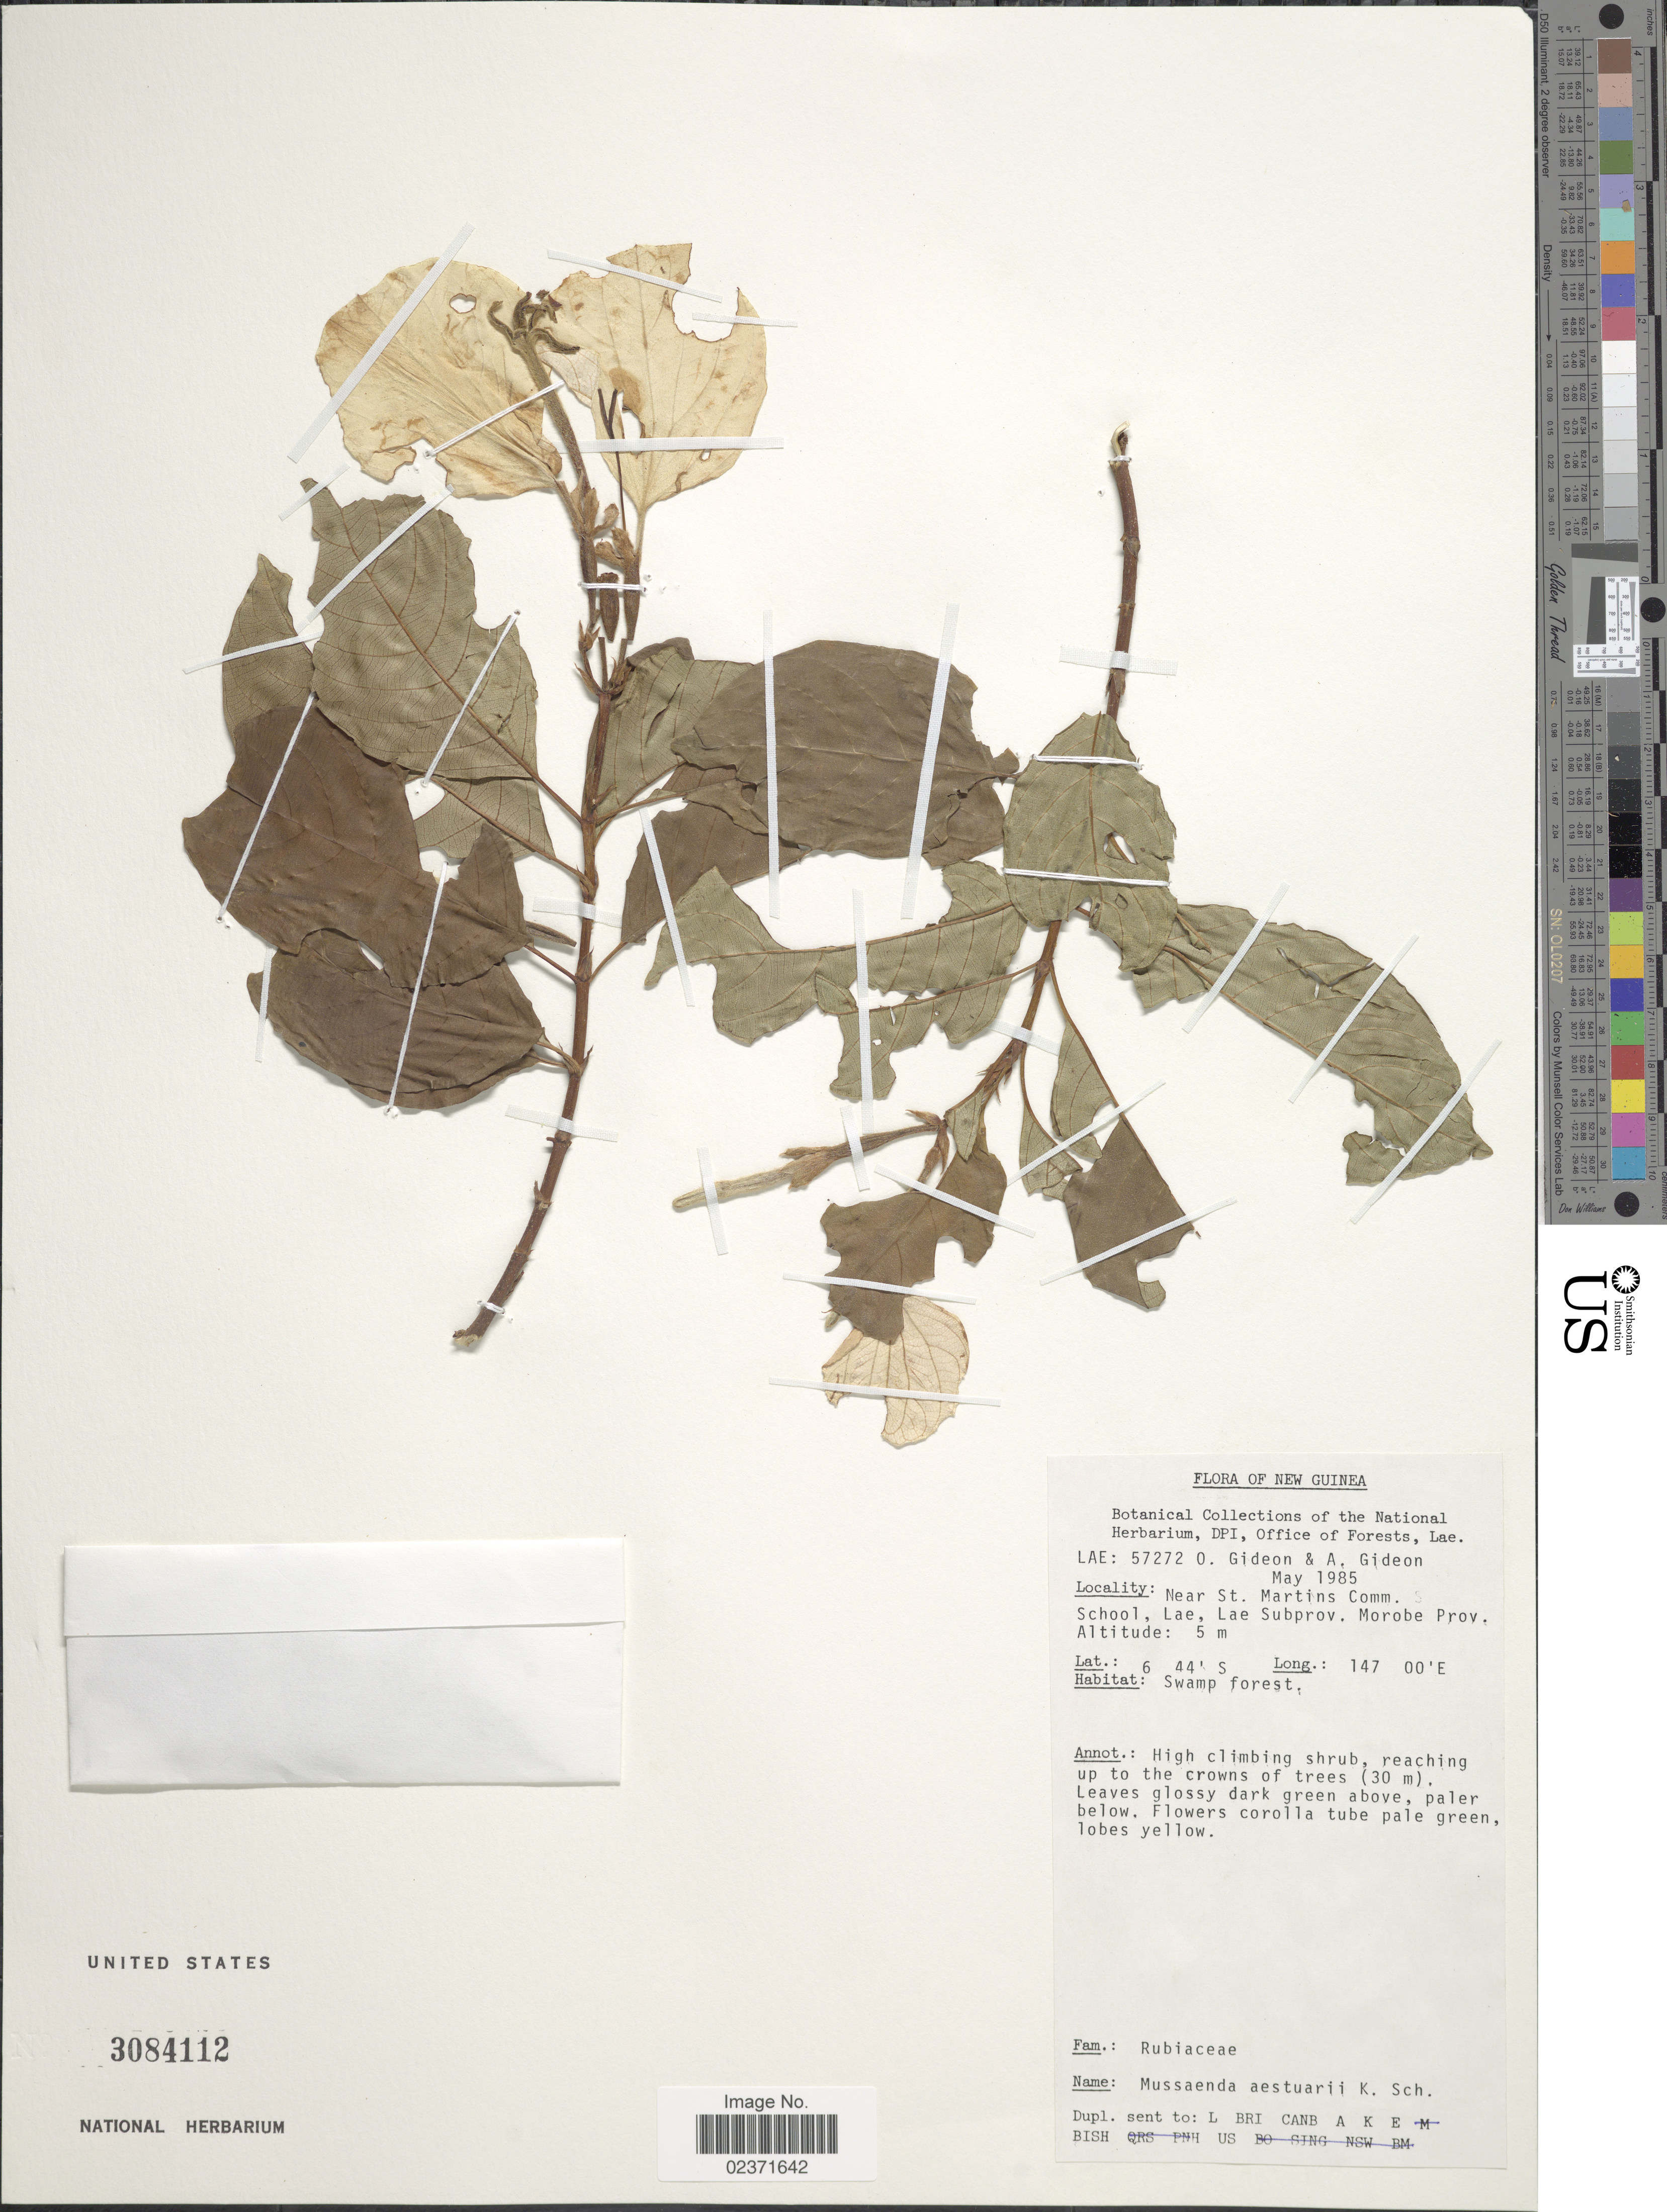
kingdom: Plantae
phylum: Tracheophyta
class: Magnoliopsida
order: Gentianales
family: Rubiaceae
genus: Mussaenda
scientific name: Mussaenda aestuarii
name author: K. Schum.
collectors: O. Gideon & A. Gideon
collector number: LAE 57272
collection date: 1985-05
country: Papua New Guinea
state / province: Morobe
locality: New Guinea. Near St. Martins Comm. School, LAe, Ale Subprov.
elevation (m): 5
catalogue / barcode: US 3084112